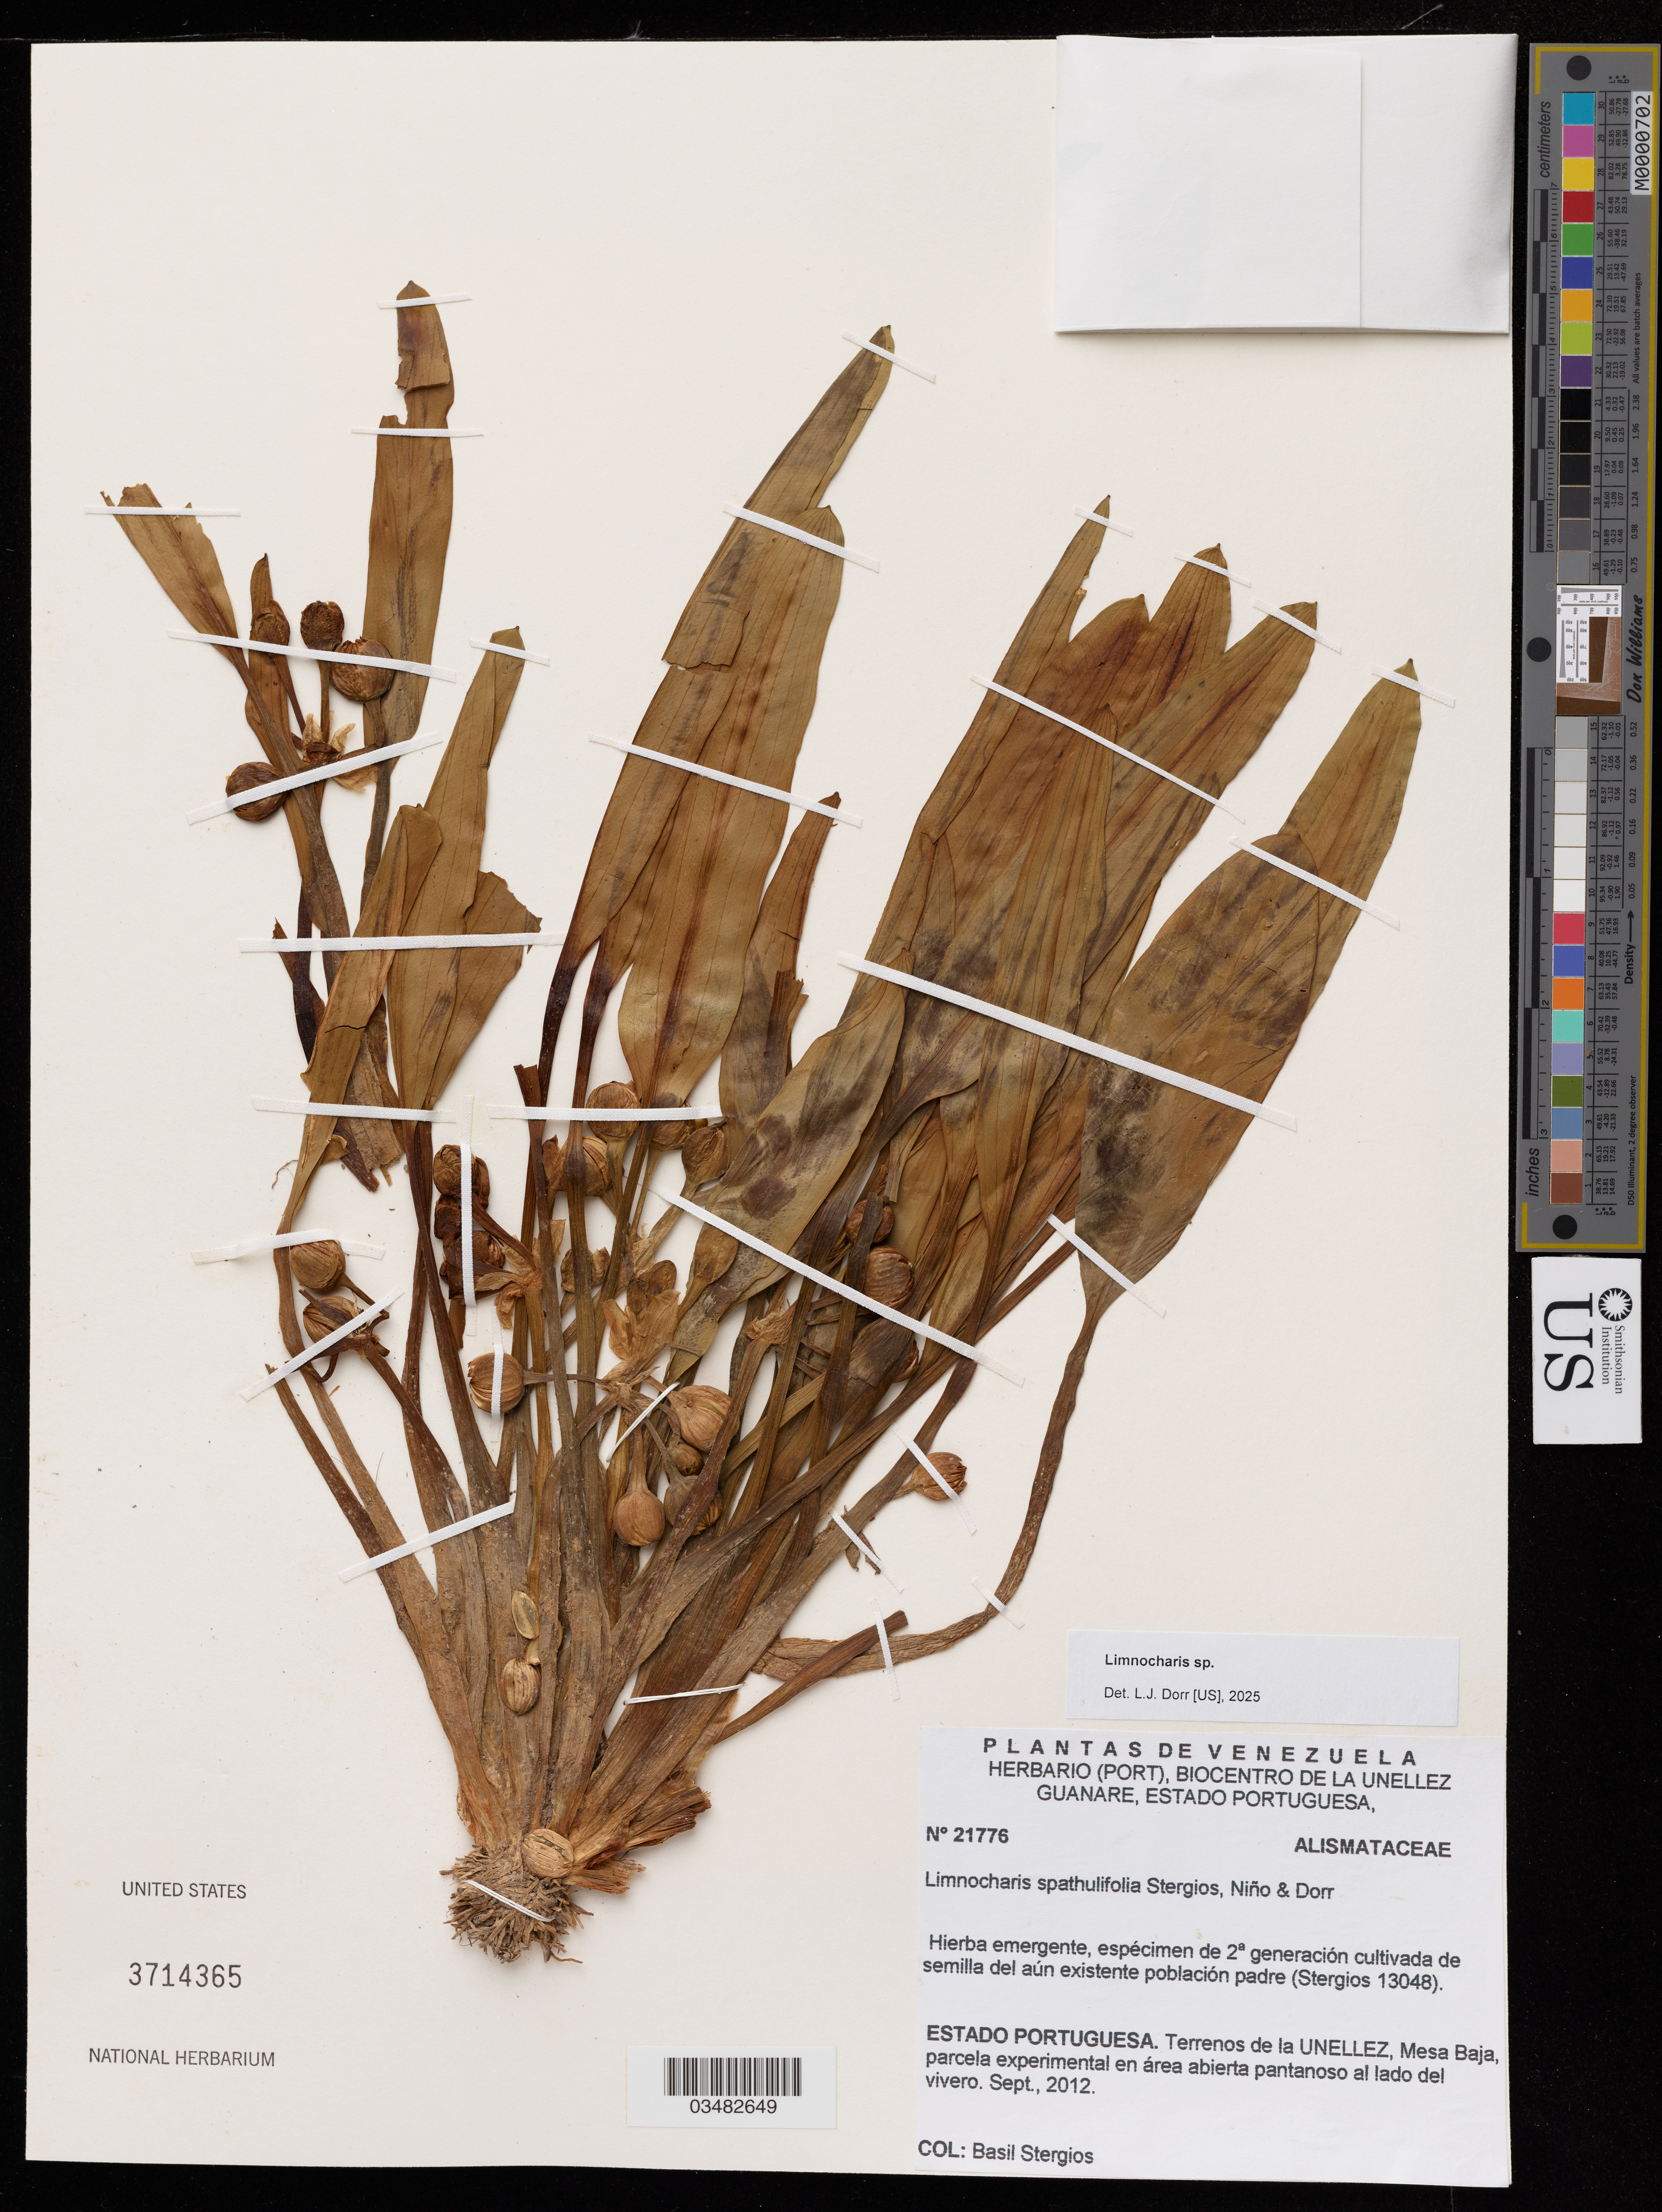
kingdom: Plantae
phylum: Tracheophyta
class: Liliopsida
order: Alismatales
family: Alismataceae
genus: Limnocharis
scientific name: Limnocharis sp.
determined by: Dorr, Laurence J., Curator (BOT), Smithsonian Institution - National Museum of Natural History (UNITED STATES)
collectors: B. G. Stergios & F. J. Ortega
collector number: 13057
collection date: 2012-09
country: Venezuela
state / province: Portuguesa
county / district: Guanare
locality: terrenos de la UNELLEZ, Mesa Baja, parcela experimental en area abierta pantanoso al lado del vivero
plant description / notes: especimen de 2nd generacion cultivada de semilla del aun existente poblacion padre (Stergios 13048)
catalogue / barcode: US 3714365